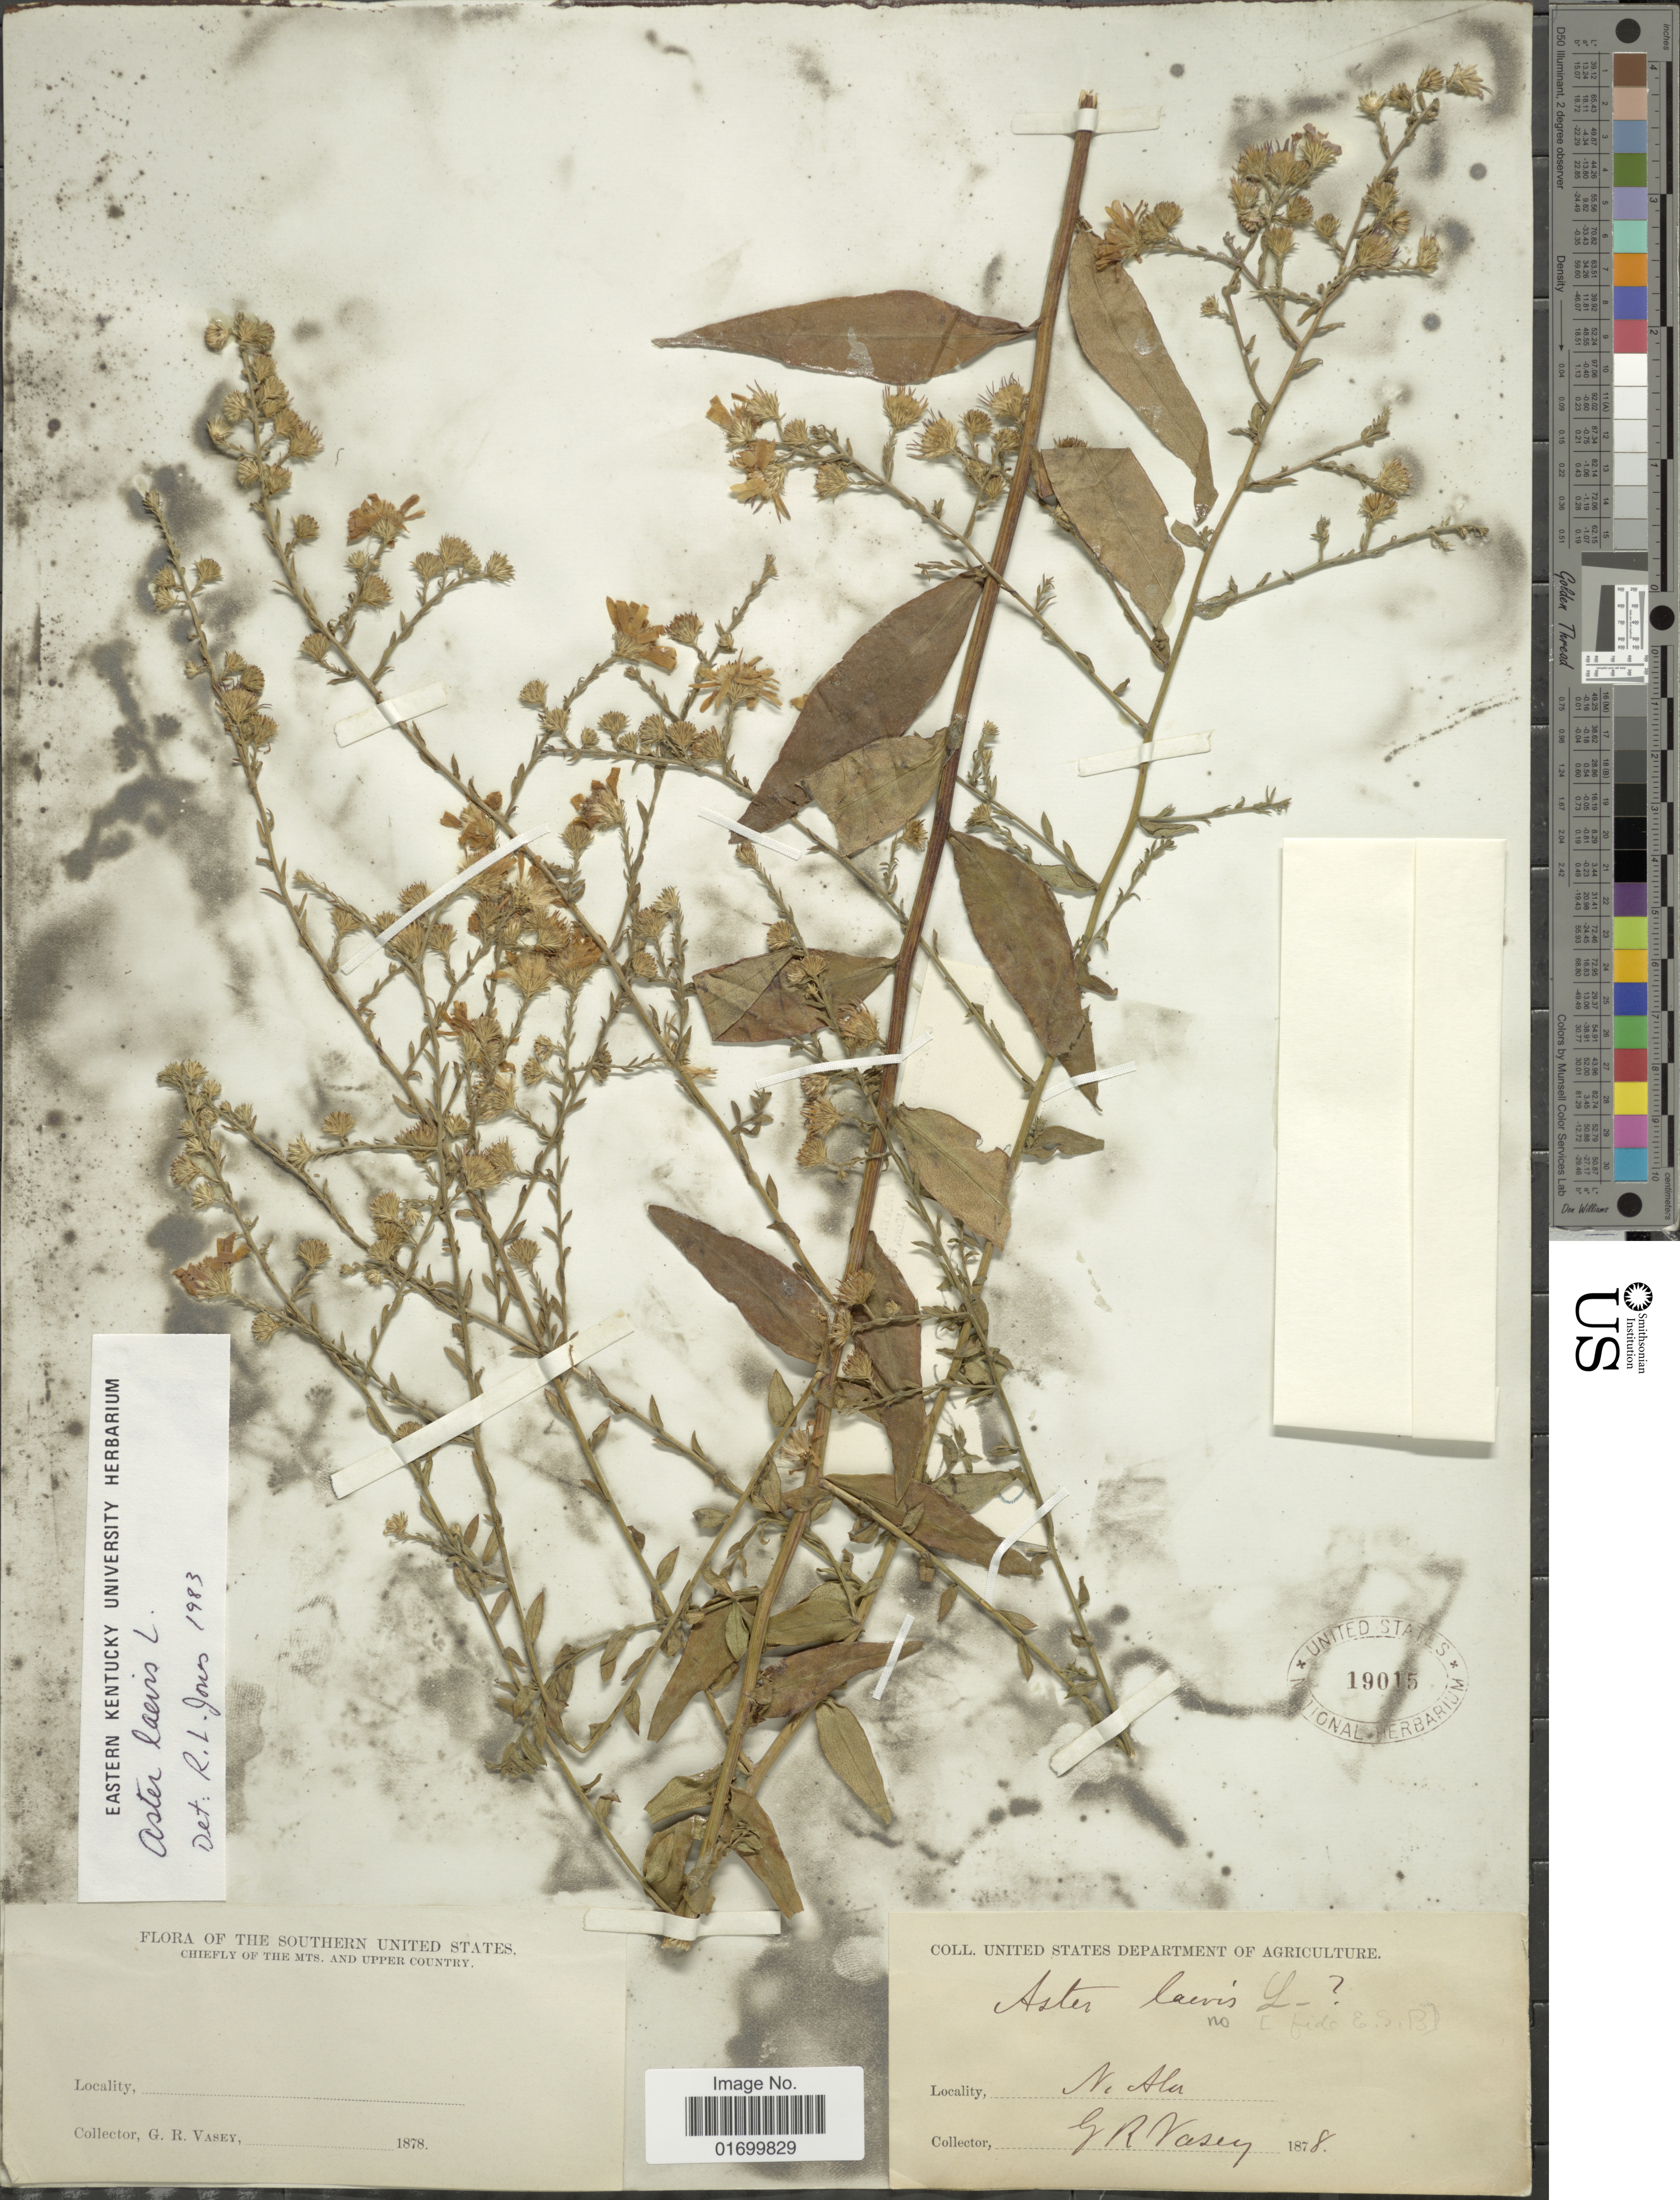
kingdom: Plantae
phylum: Tracheophyta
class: Magnoliopsida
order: Asterales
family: Asteraceae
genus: Symphyotrichum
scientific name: Symphyotrichum laeve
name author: (L.) Á. Löve & D. Löve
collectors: G. R. Vasey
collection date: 1878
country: United States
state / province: Alabama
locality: N. Ala.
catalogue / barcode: US 19015